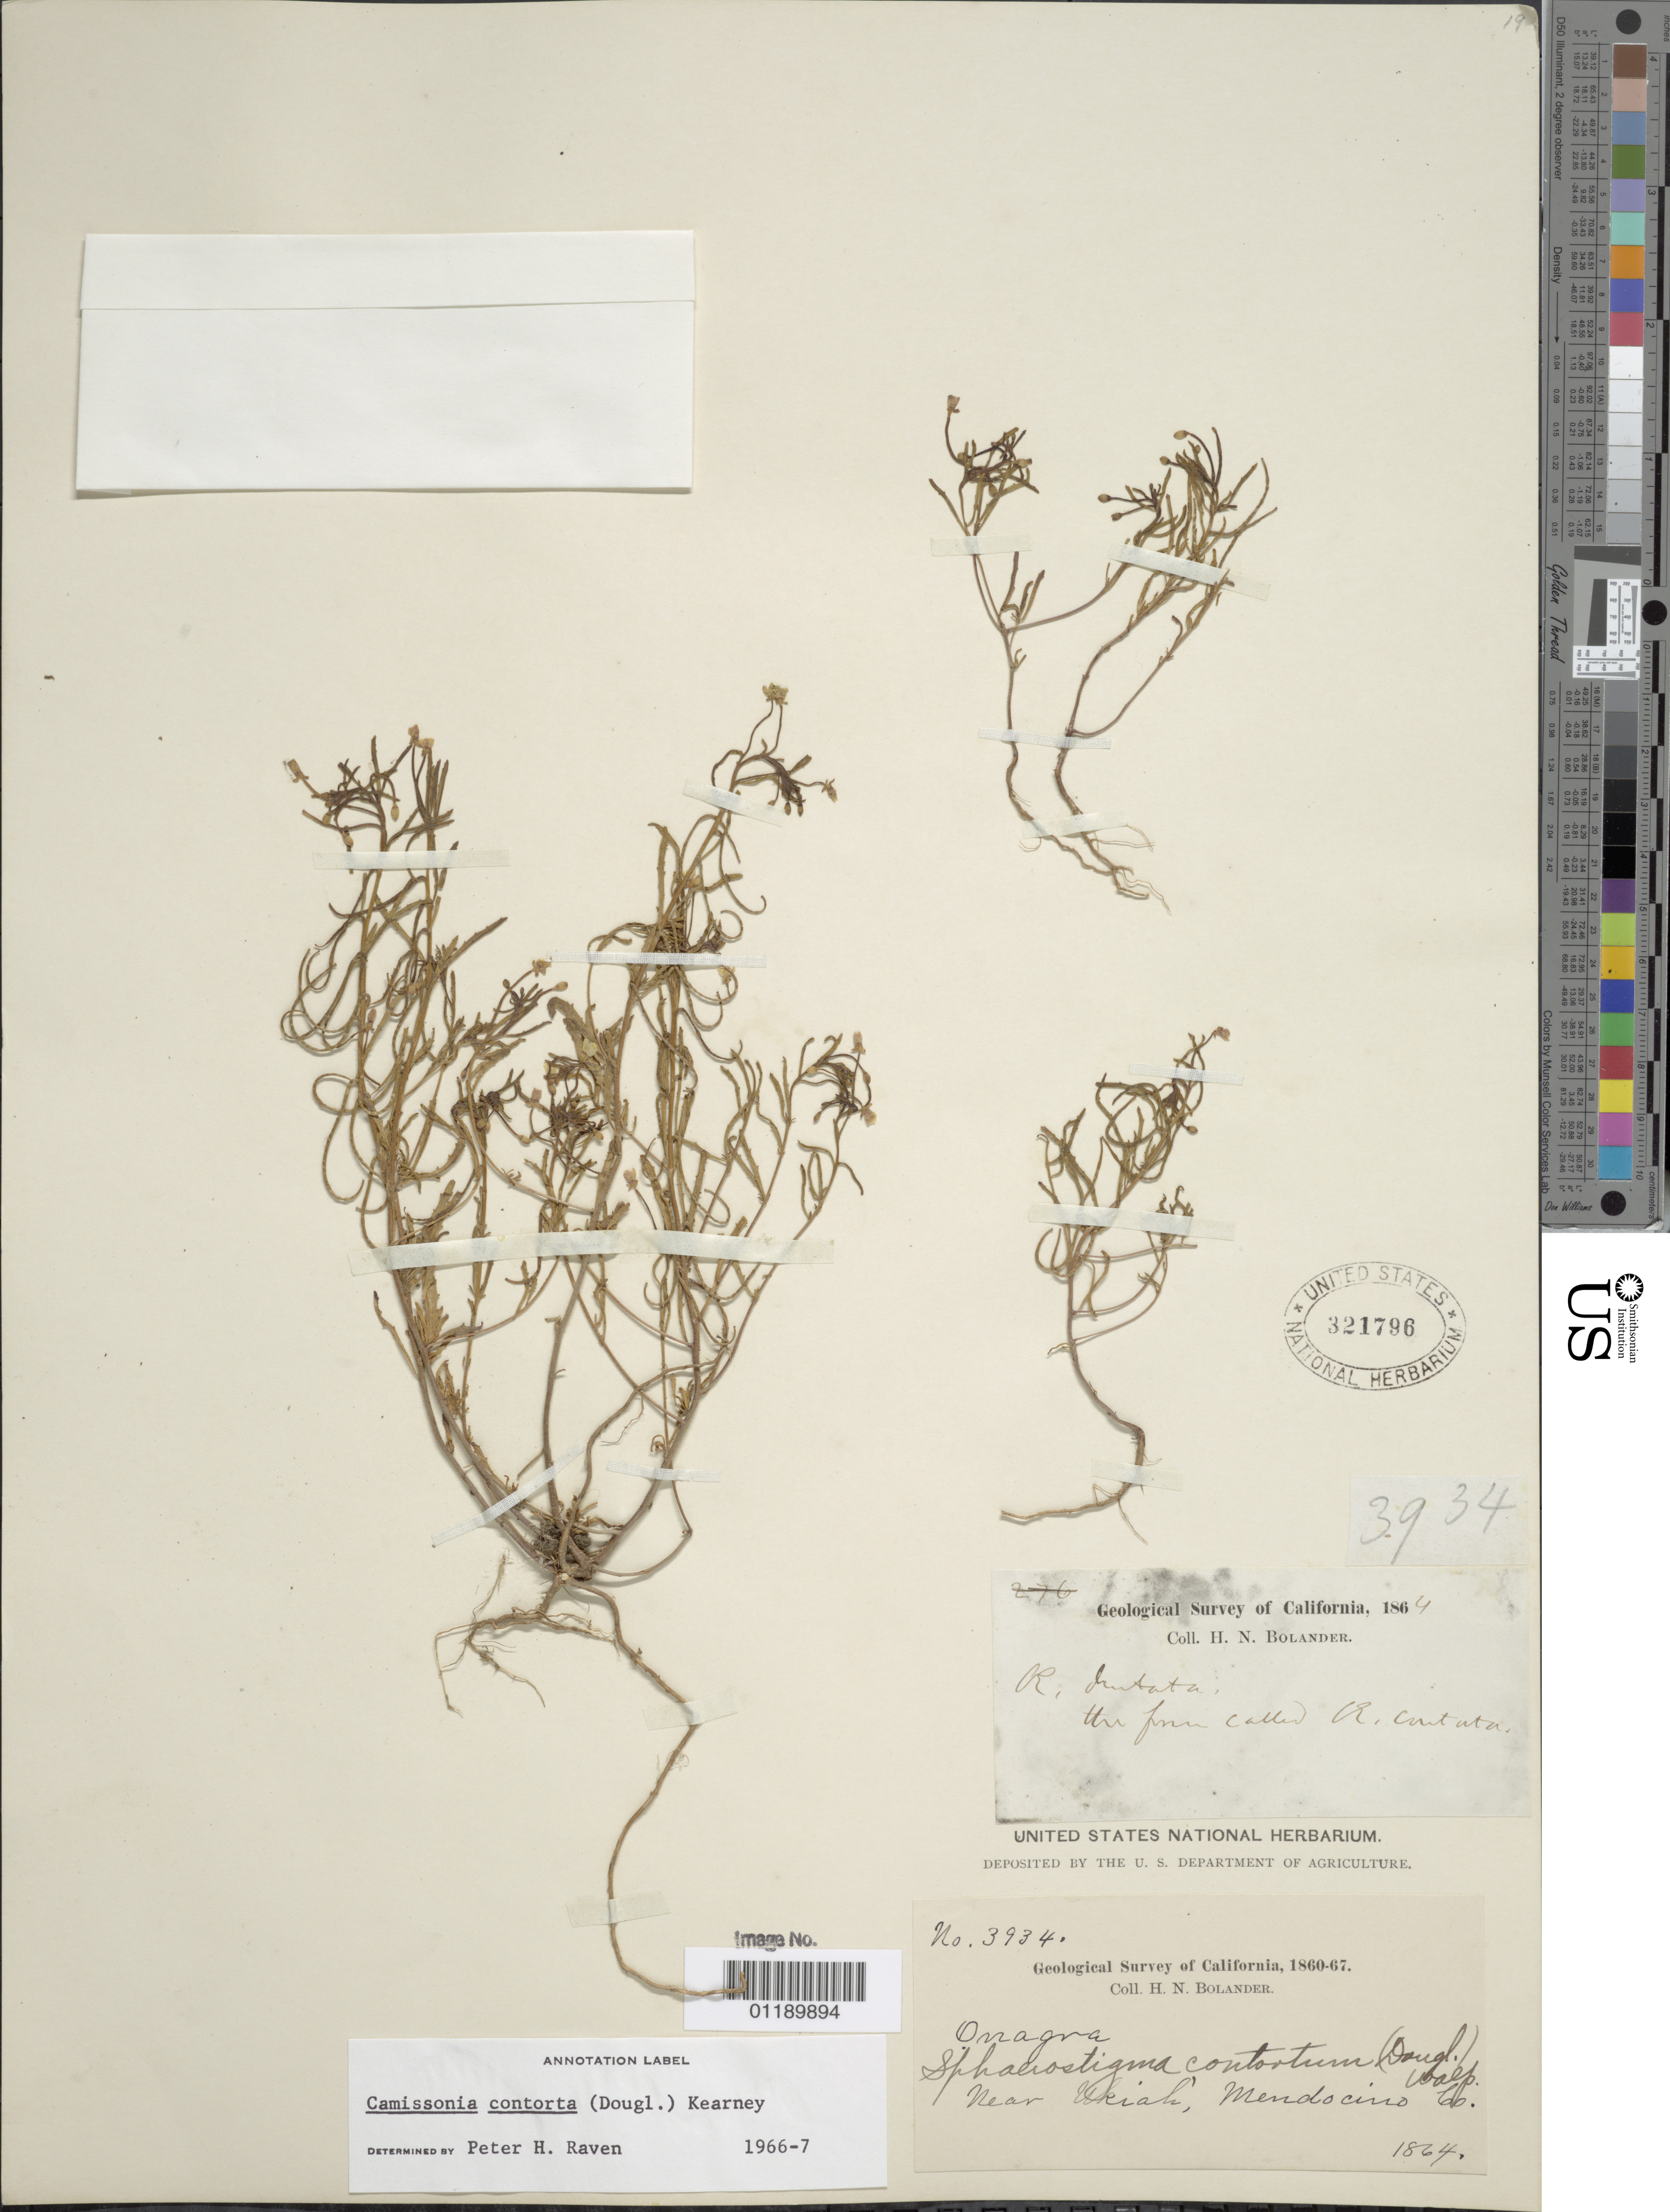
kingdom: Plantae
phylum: Tracheophyta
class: Magnoliopsida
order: Myrtales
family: Onagraceae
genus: Camissonia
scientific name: Camissonia contorta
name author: (Douglas) Kearney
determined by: Raven, P. H.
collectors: H. Bolander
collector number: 3934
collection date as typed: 1864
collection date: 1864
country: United States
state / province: California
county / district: Mendocino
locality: Near Ukiah.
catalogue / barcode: US 321796